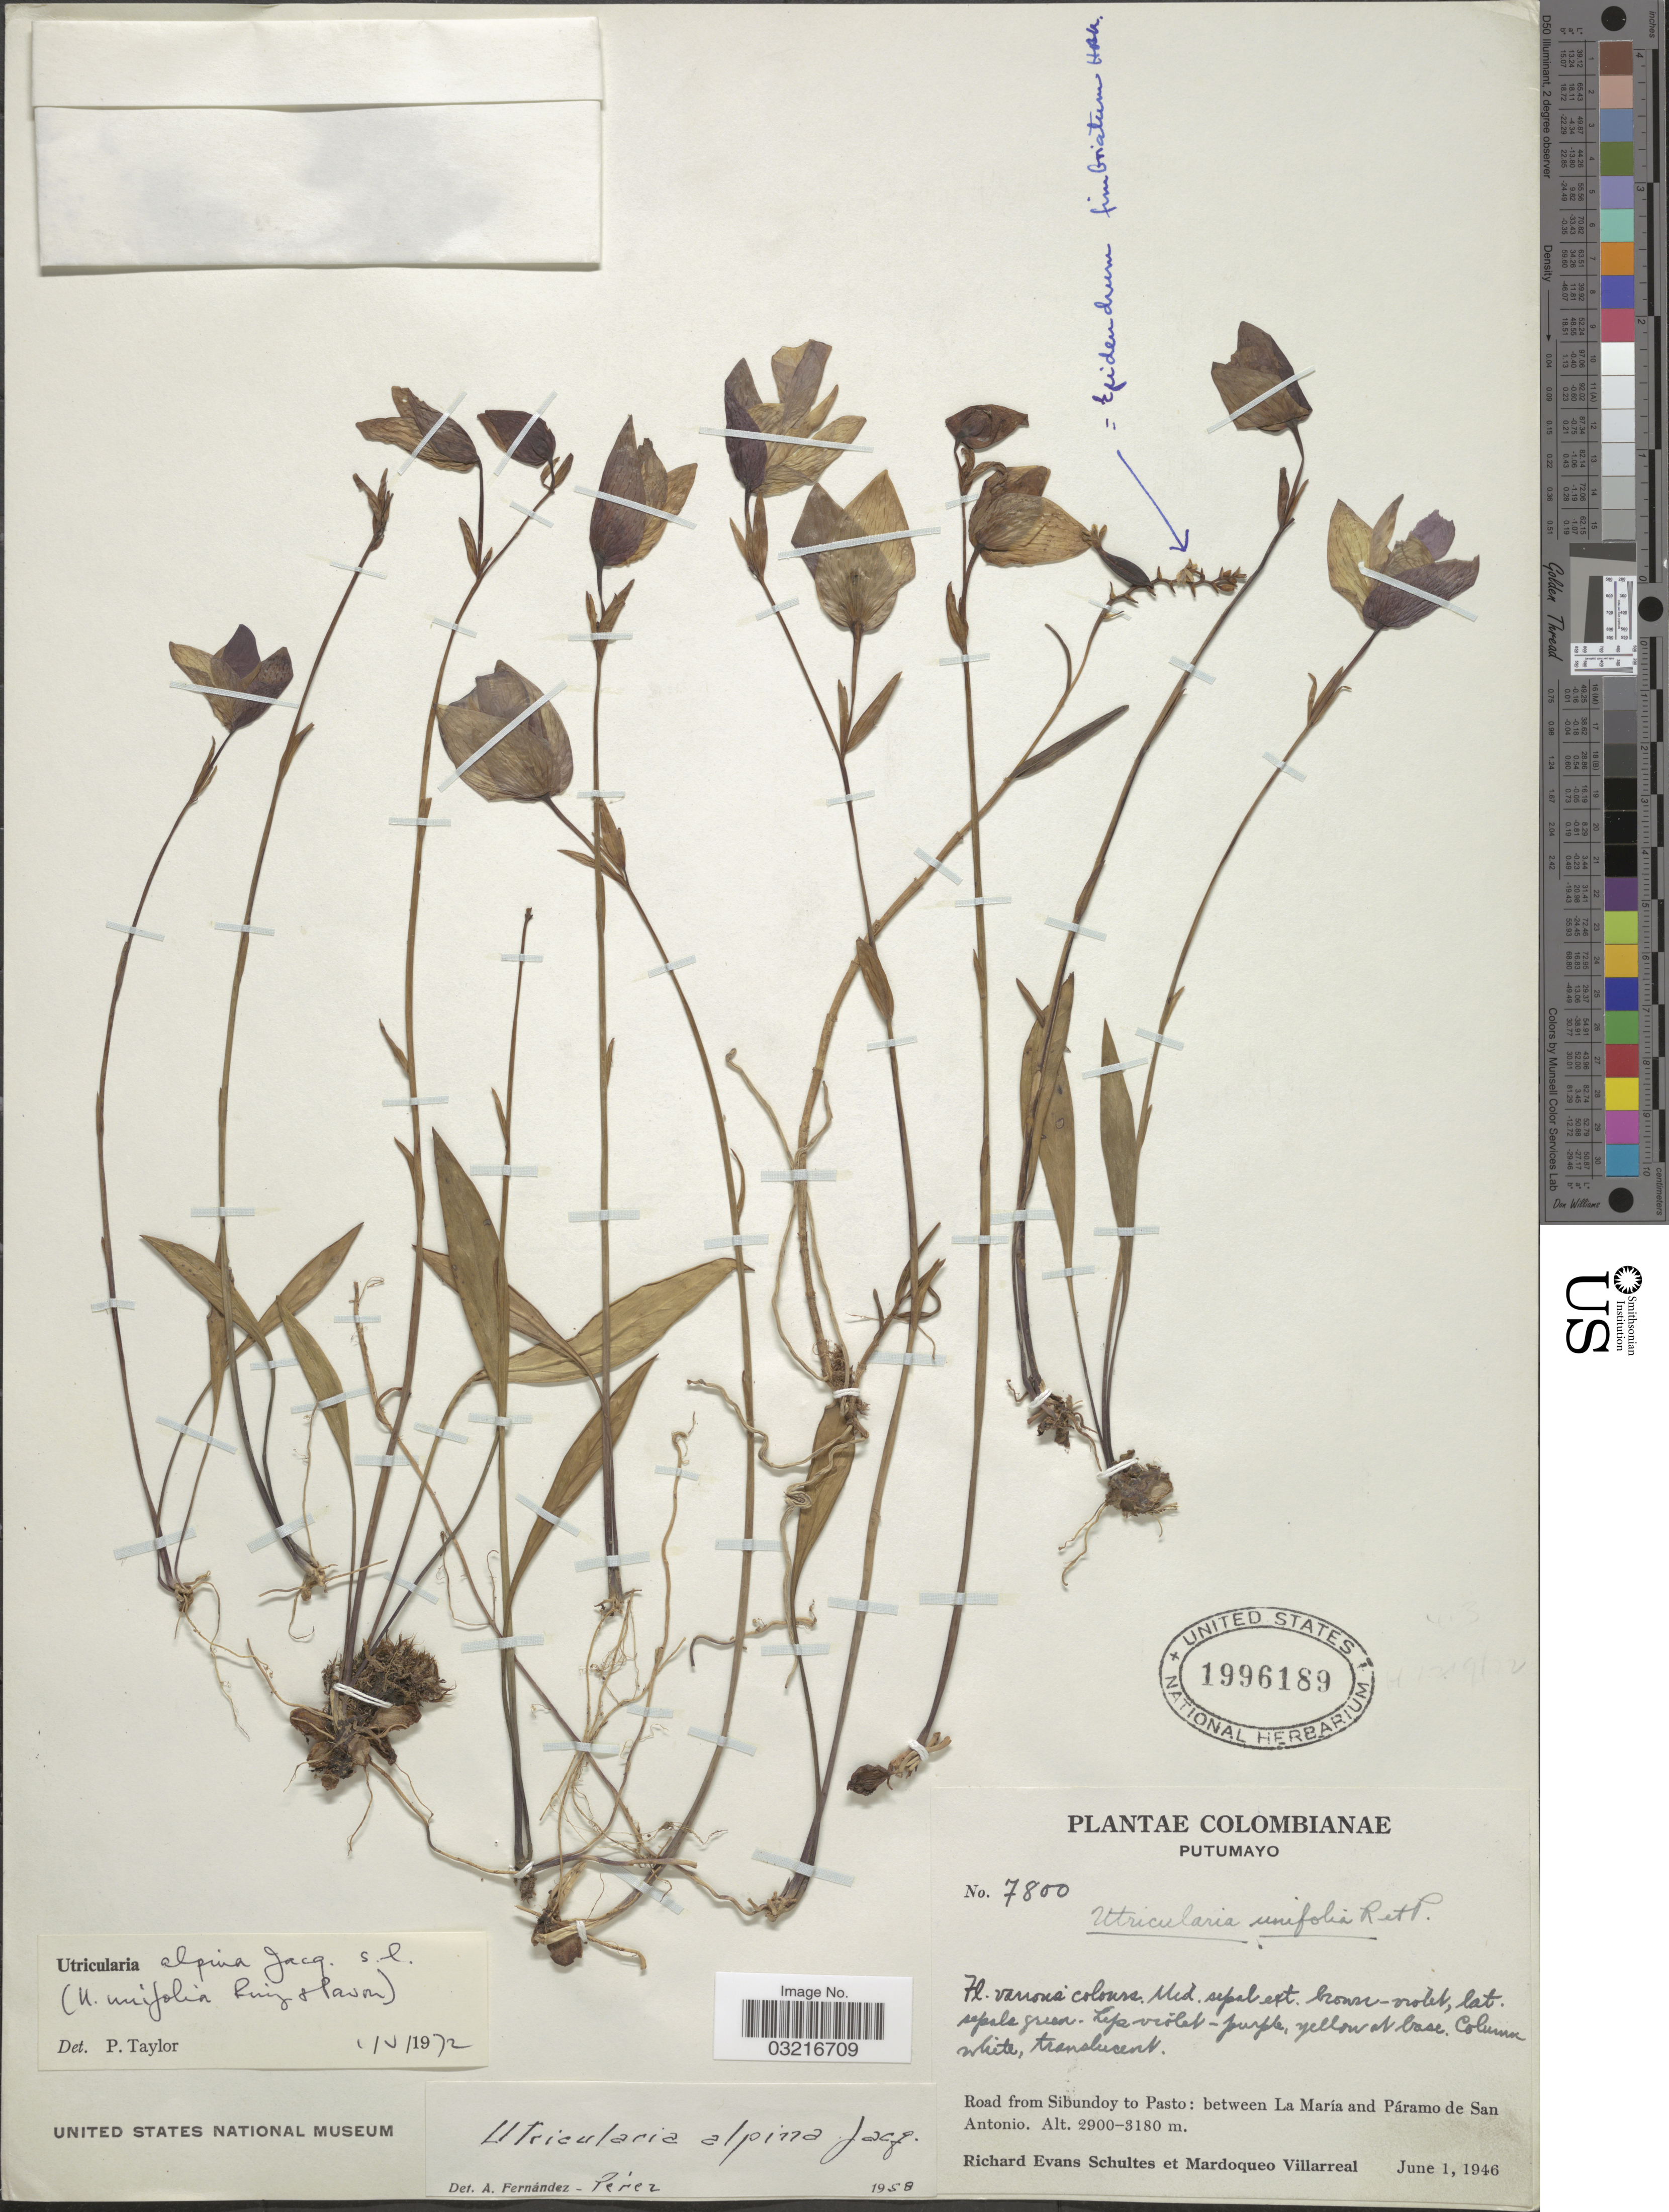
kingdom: Plantae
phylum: Tracheophyta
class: Magnoliopsida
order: Lamiales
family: Lentibulariaceae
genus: Utricularia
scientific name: Utricularia unifolia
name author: Ruiz & Pav.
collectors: R. E. Schultes & M. Villarreal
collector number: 7800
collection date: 1946-06-01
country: Colombia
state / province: Putumayo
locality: Road from Sibundoy to Pasto: between La María and Páramo de San Antonio.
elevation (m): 2900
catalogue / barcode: US 1996189